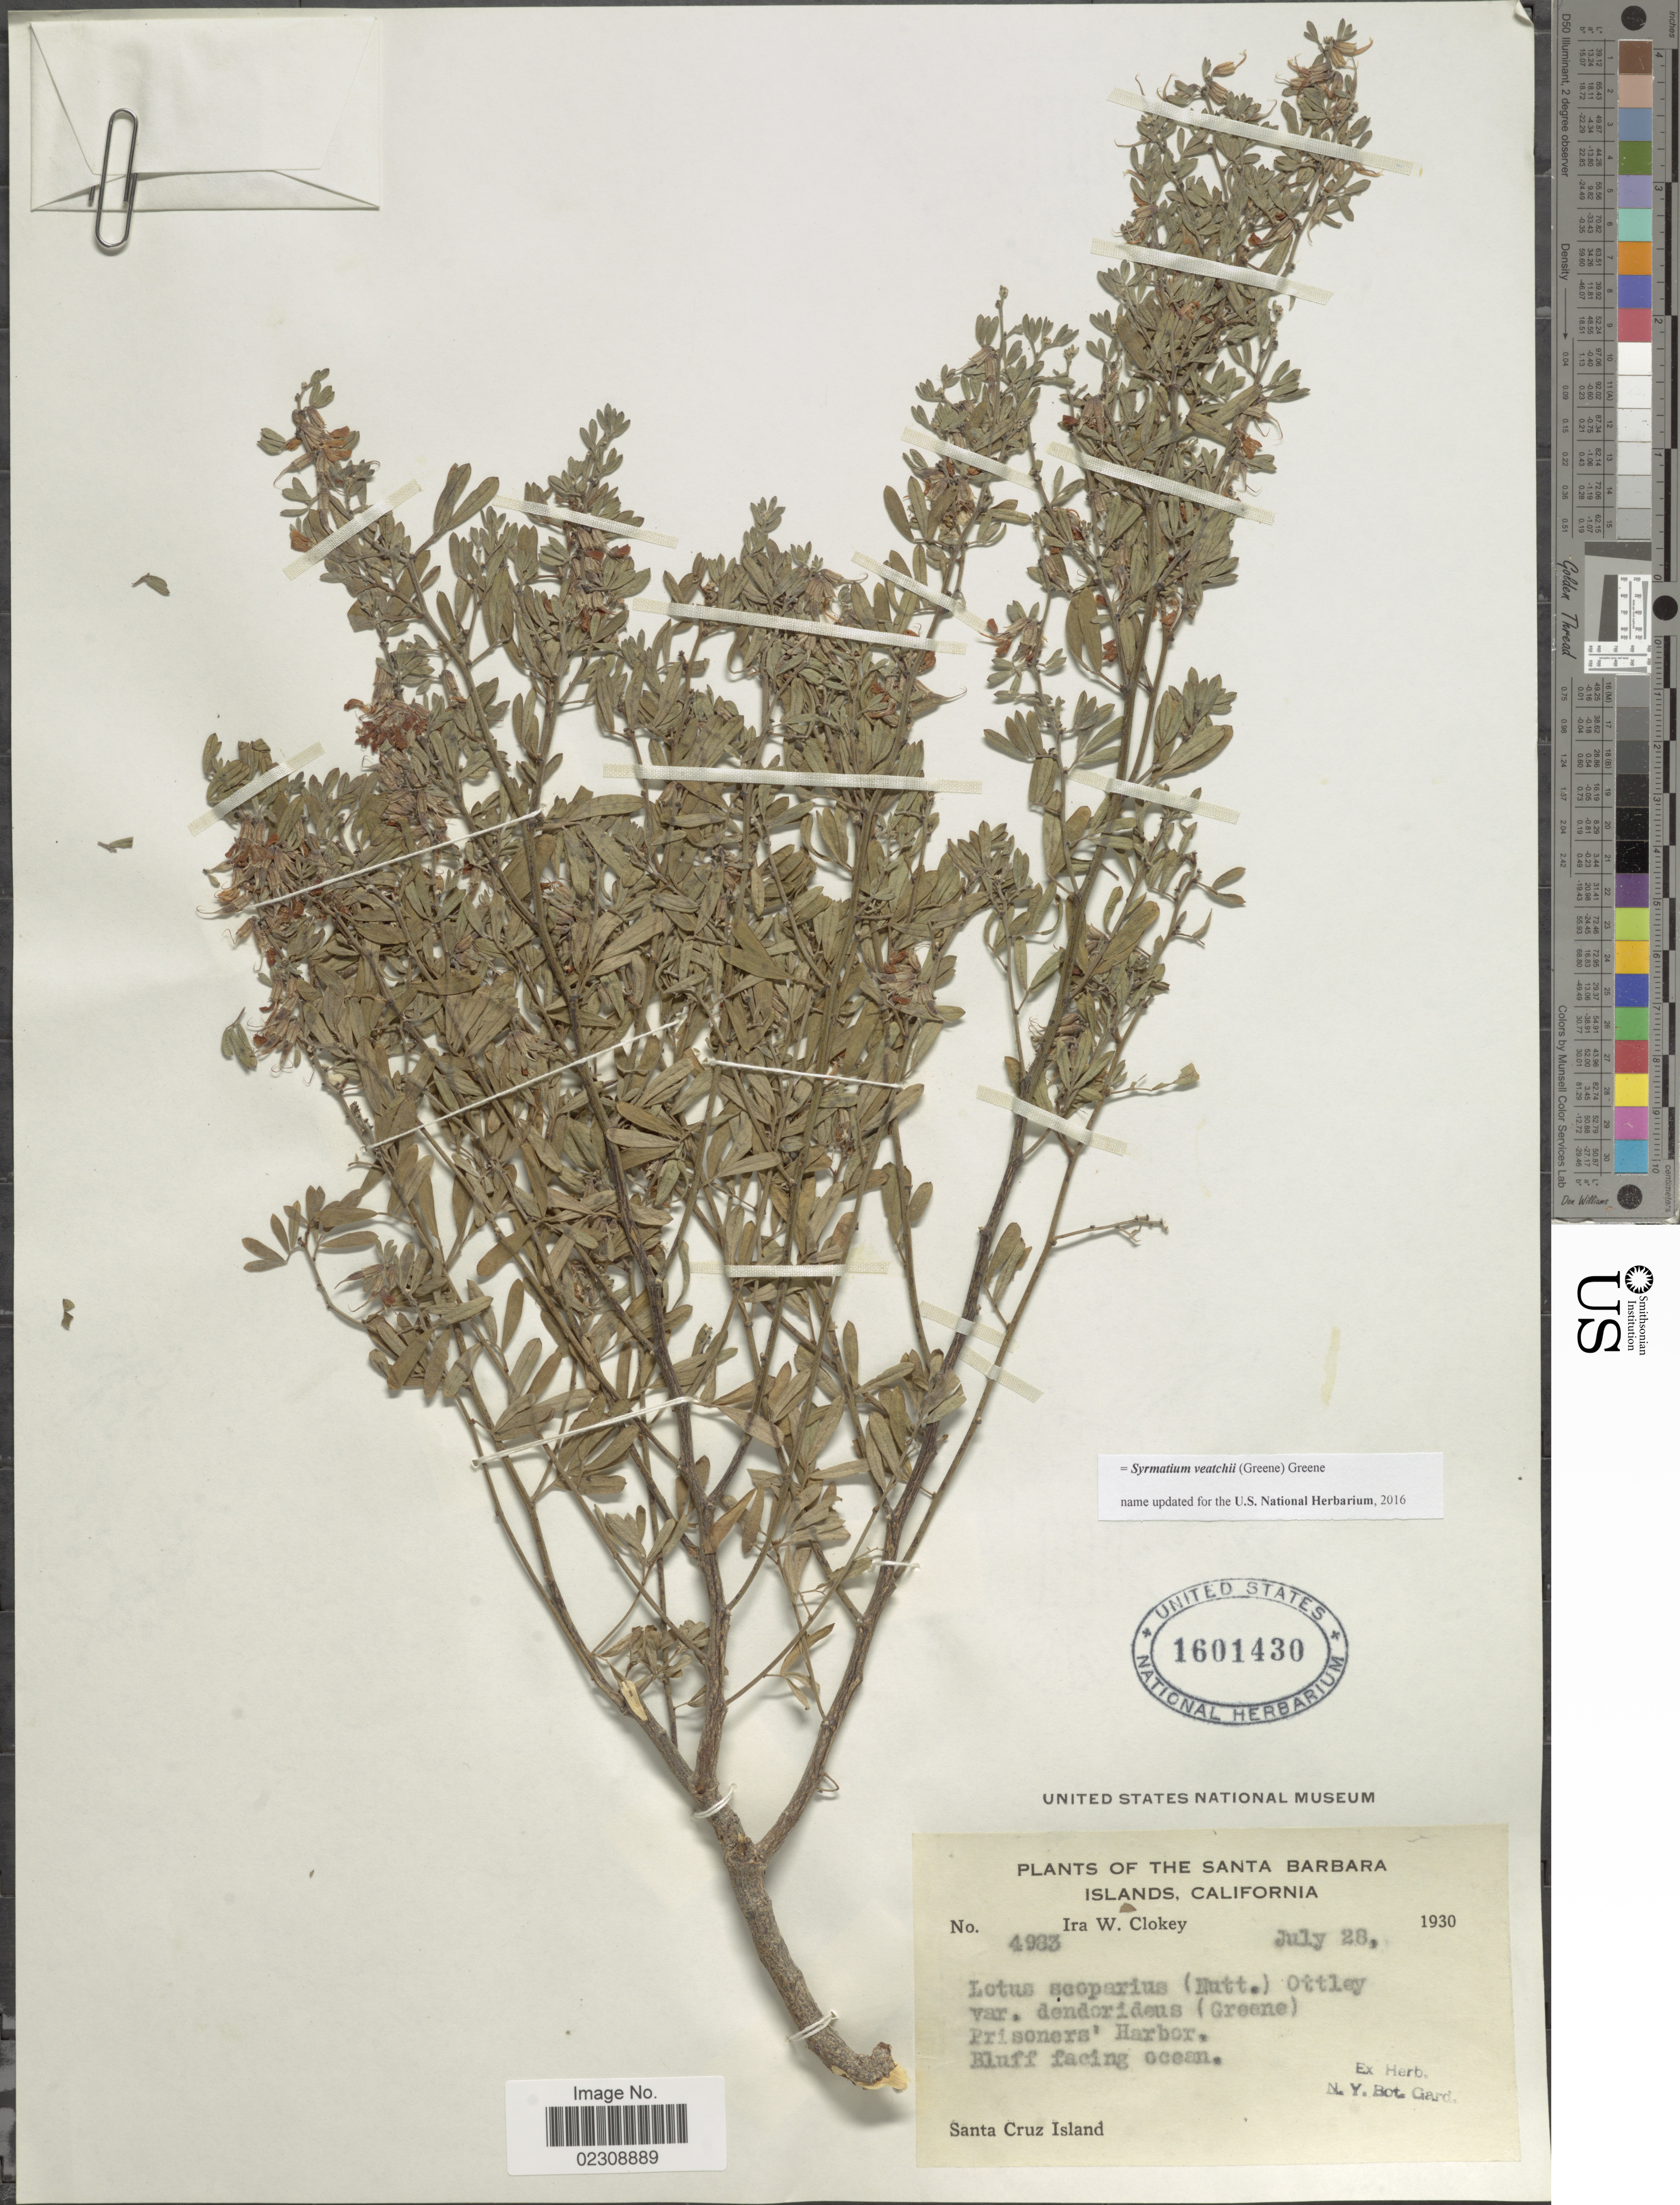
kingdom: Plantae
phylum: Tracheophyta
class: Magnoliopsida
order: Fabales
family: Fabaceae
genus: Syrmatium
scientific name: Syrmatium veatchii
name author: (Greene) Greene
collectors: I. W. Clokey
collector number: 4983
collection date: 1930-07-28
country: United States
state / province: California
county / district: Santa Barbara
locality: Santa Barbara Islands. Prisoner's Harbor. Santa Cruz Island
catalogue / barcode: US 1601430